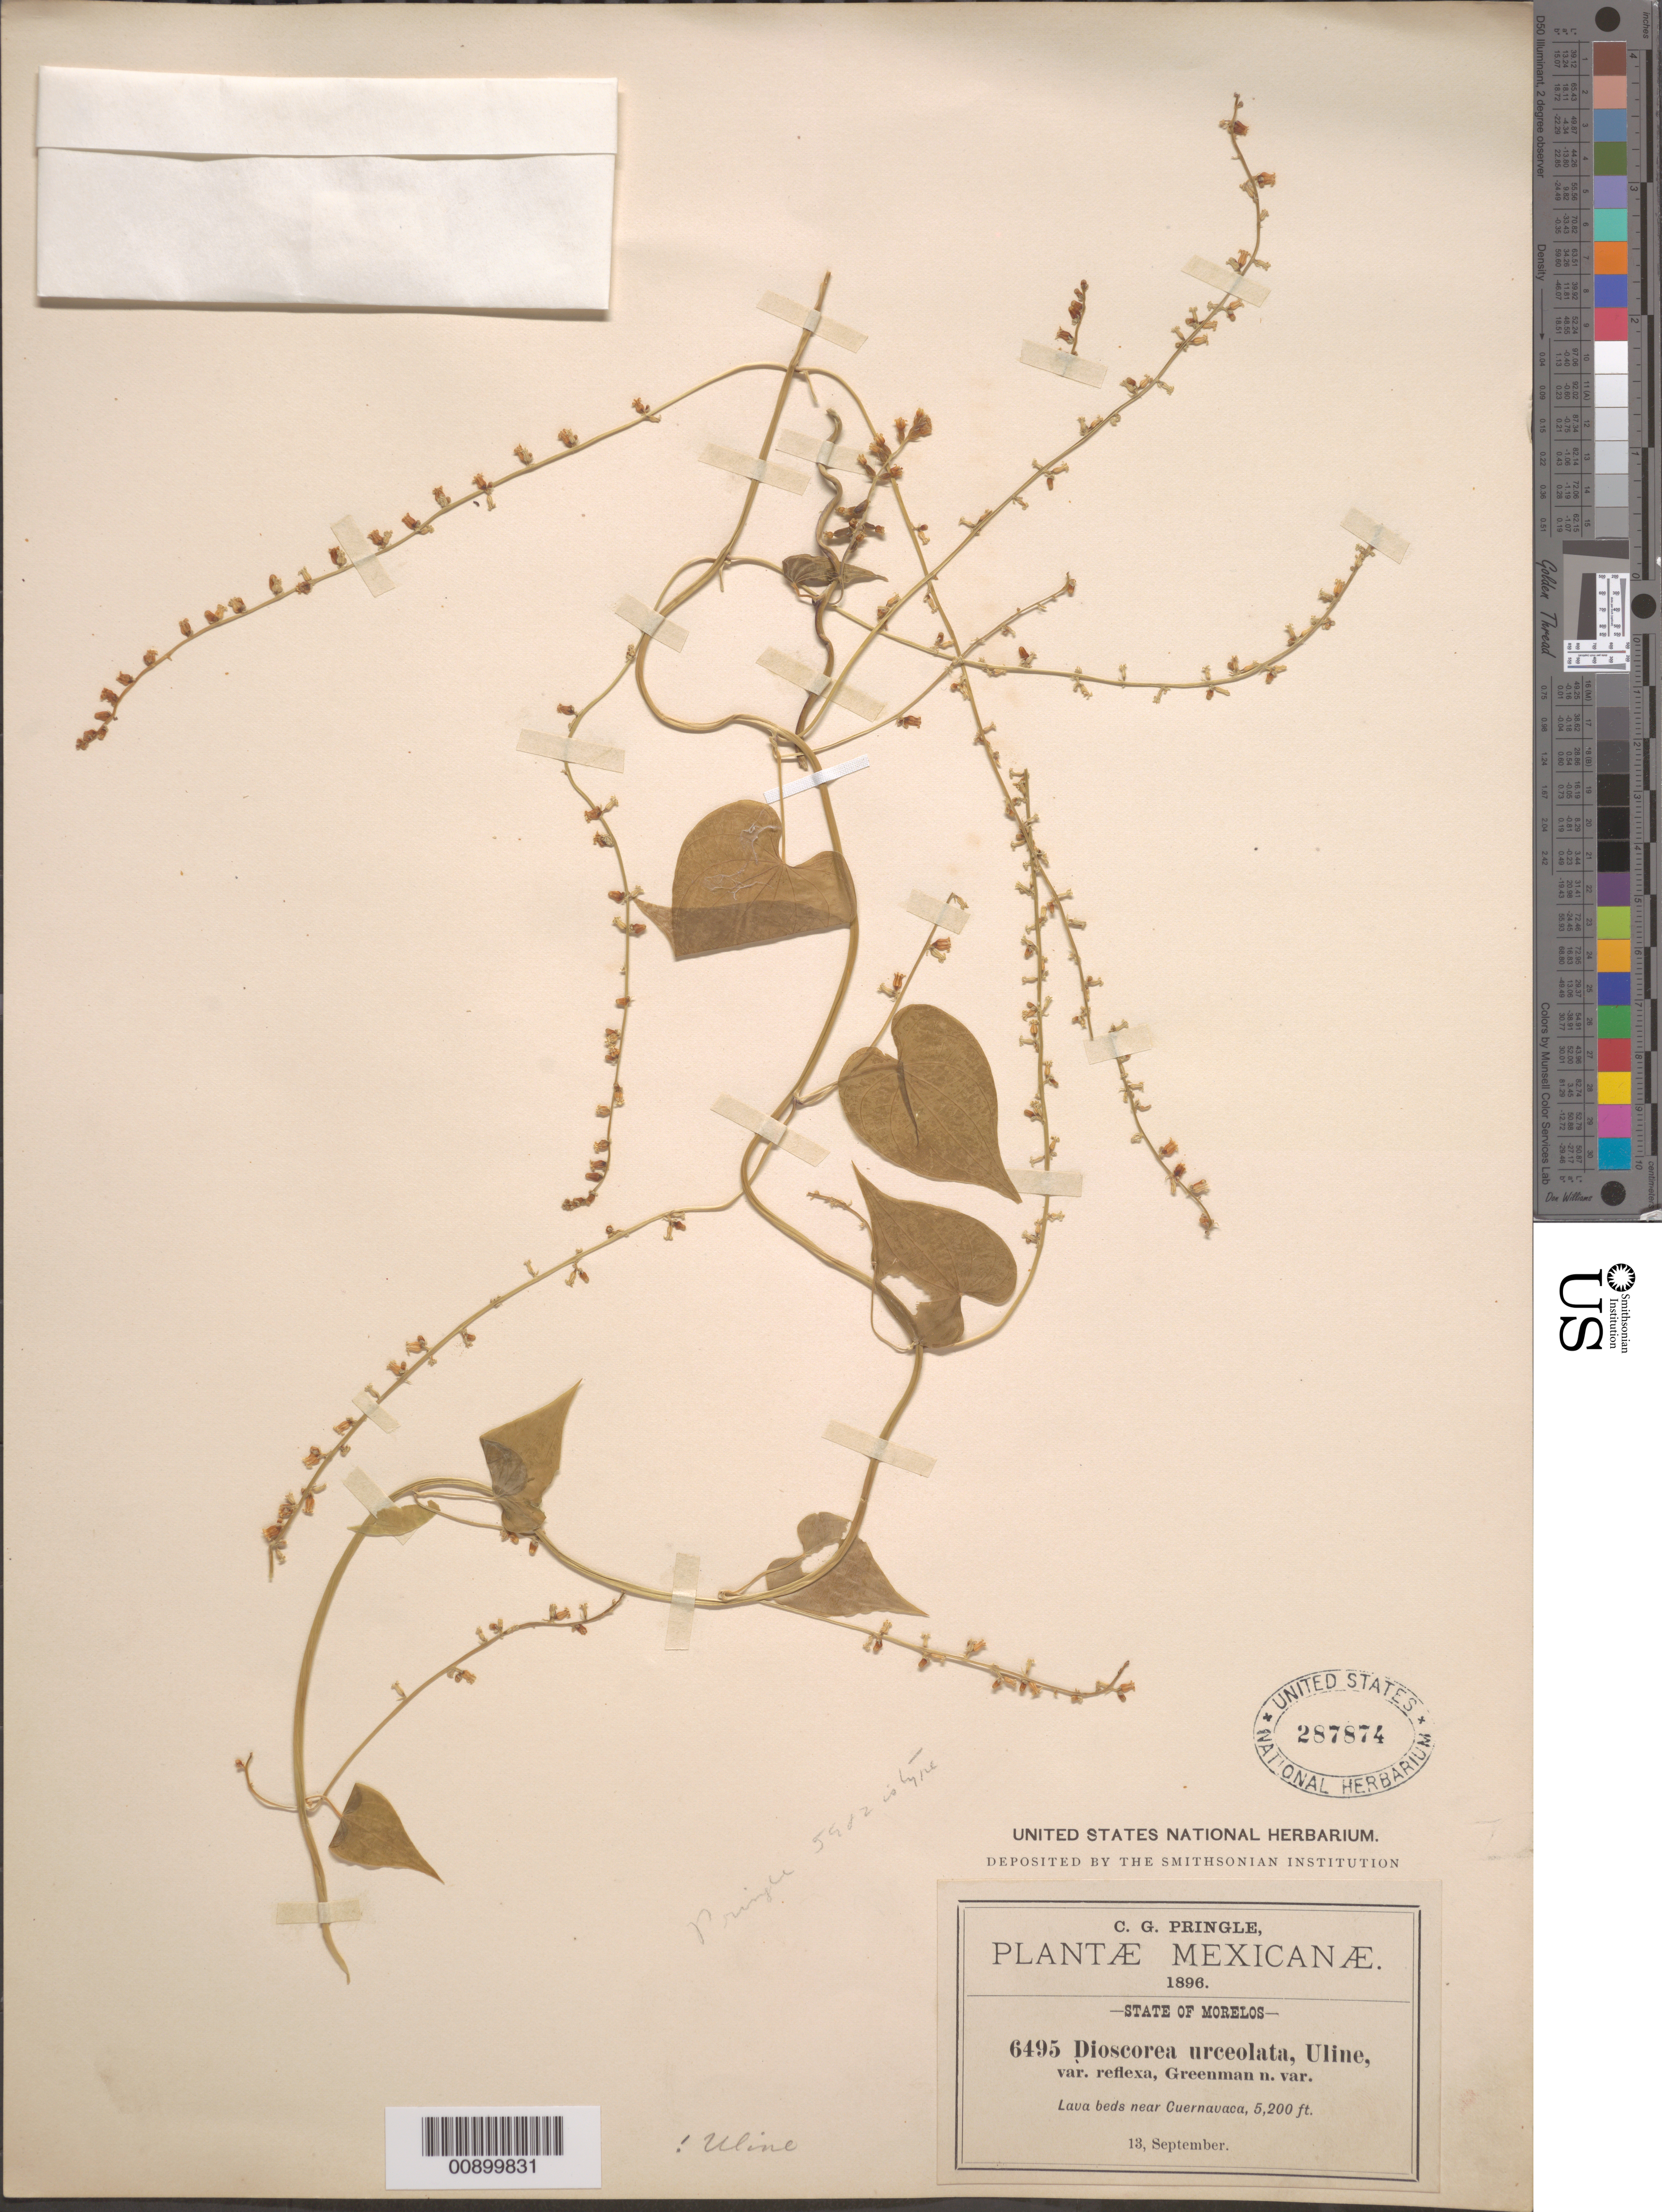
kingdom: Plantae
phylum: Tracheophyta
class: Liliopsida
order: Dioscoreales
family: Dioscoreaceae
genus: Dioscorea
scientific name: Dioscorea urceolata var. reflexa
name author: Greenm. ex R. Knuth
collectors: C. G. Pringle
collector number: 6495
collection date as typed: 13 Sep 1896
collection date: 1896-09-13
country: Mexico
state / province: Morelos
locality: Near Cuernavaca, Morelos.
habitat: Lava beds.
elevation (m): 1585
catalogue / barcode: US 287874